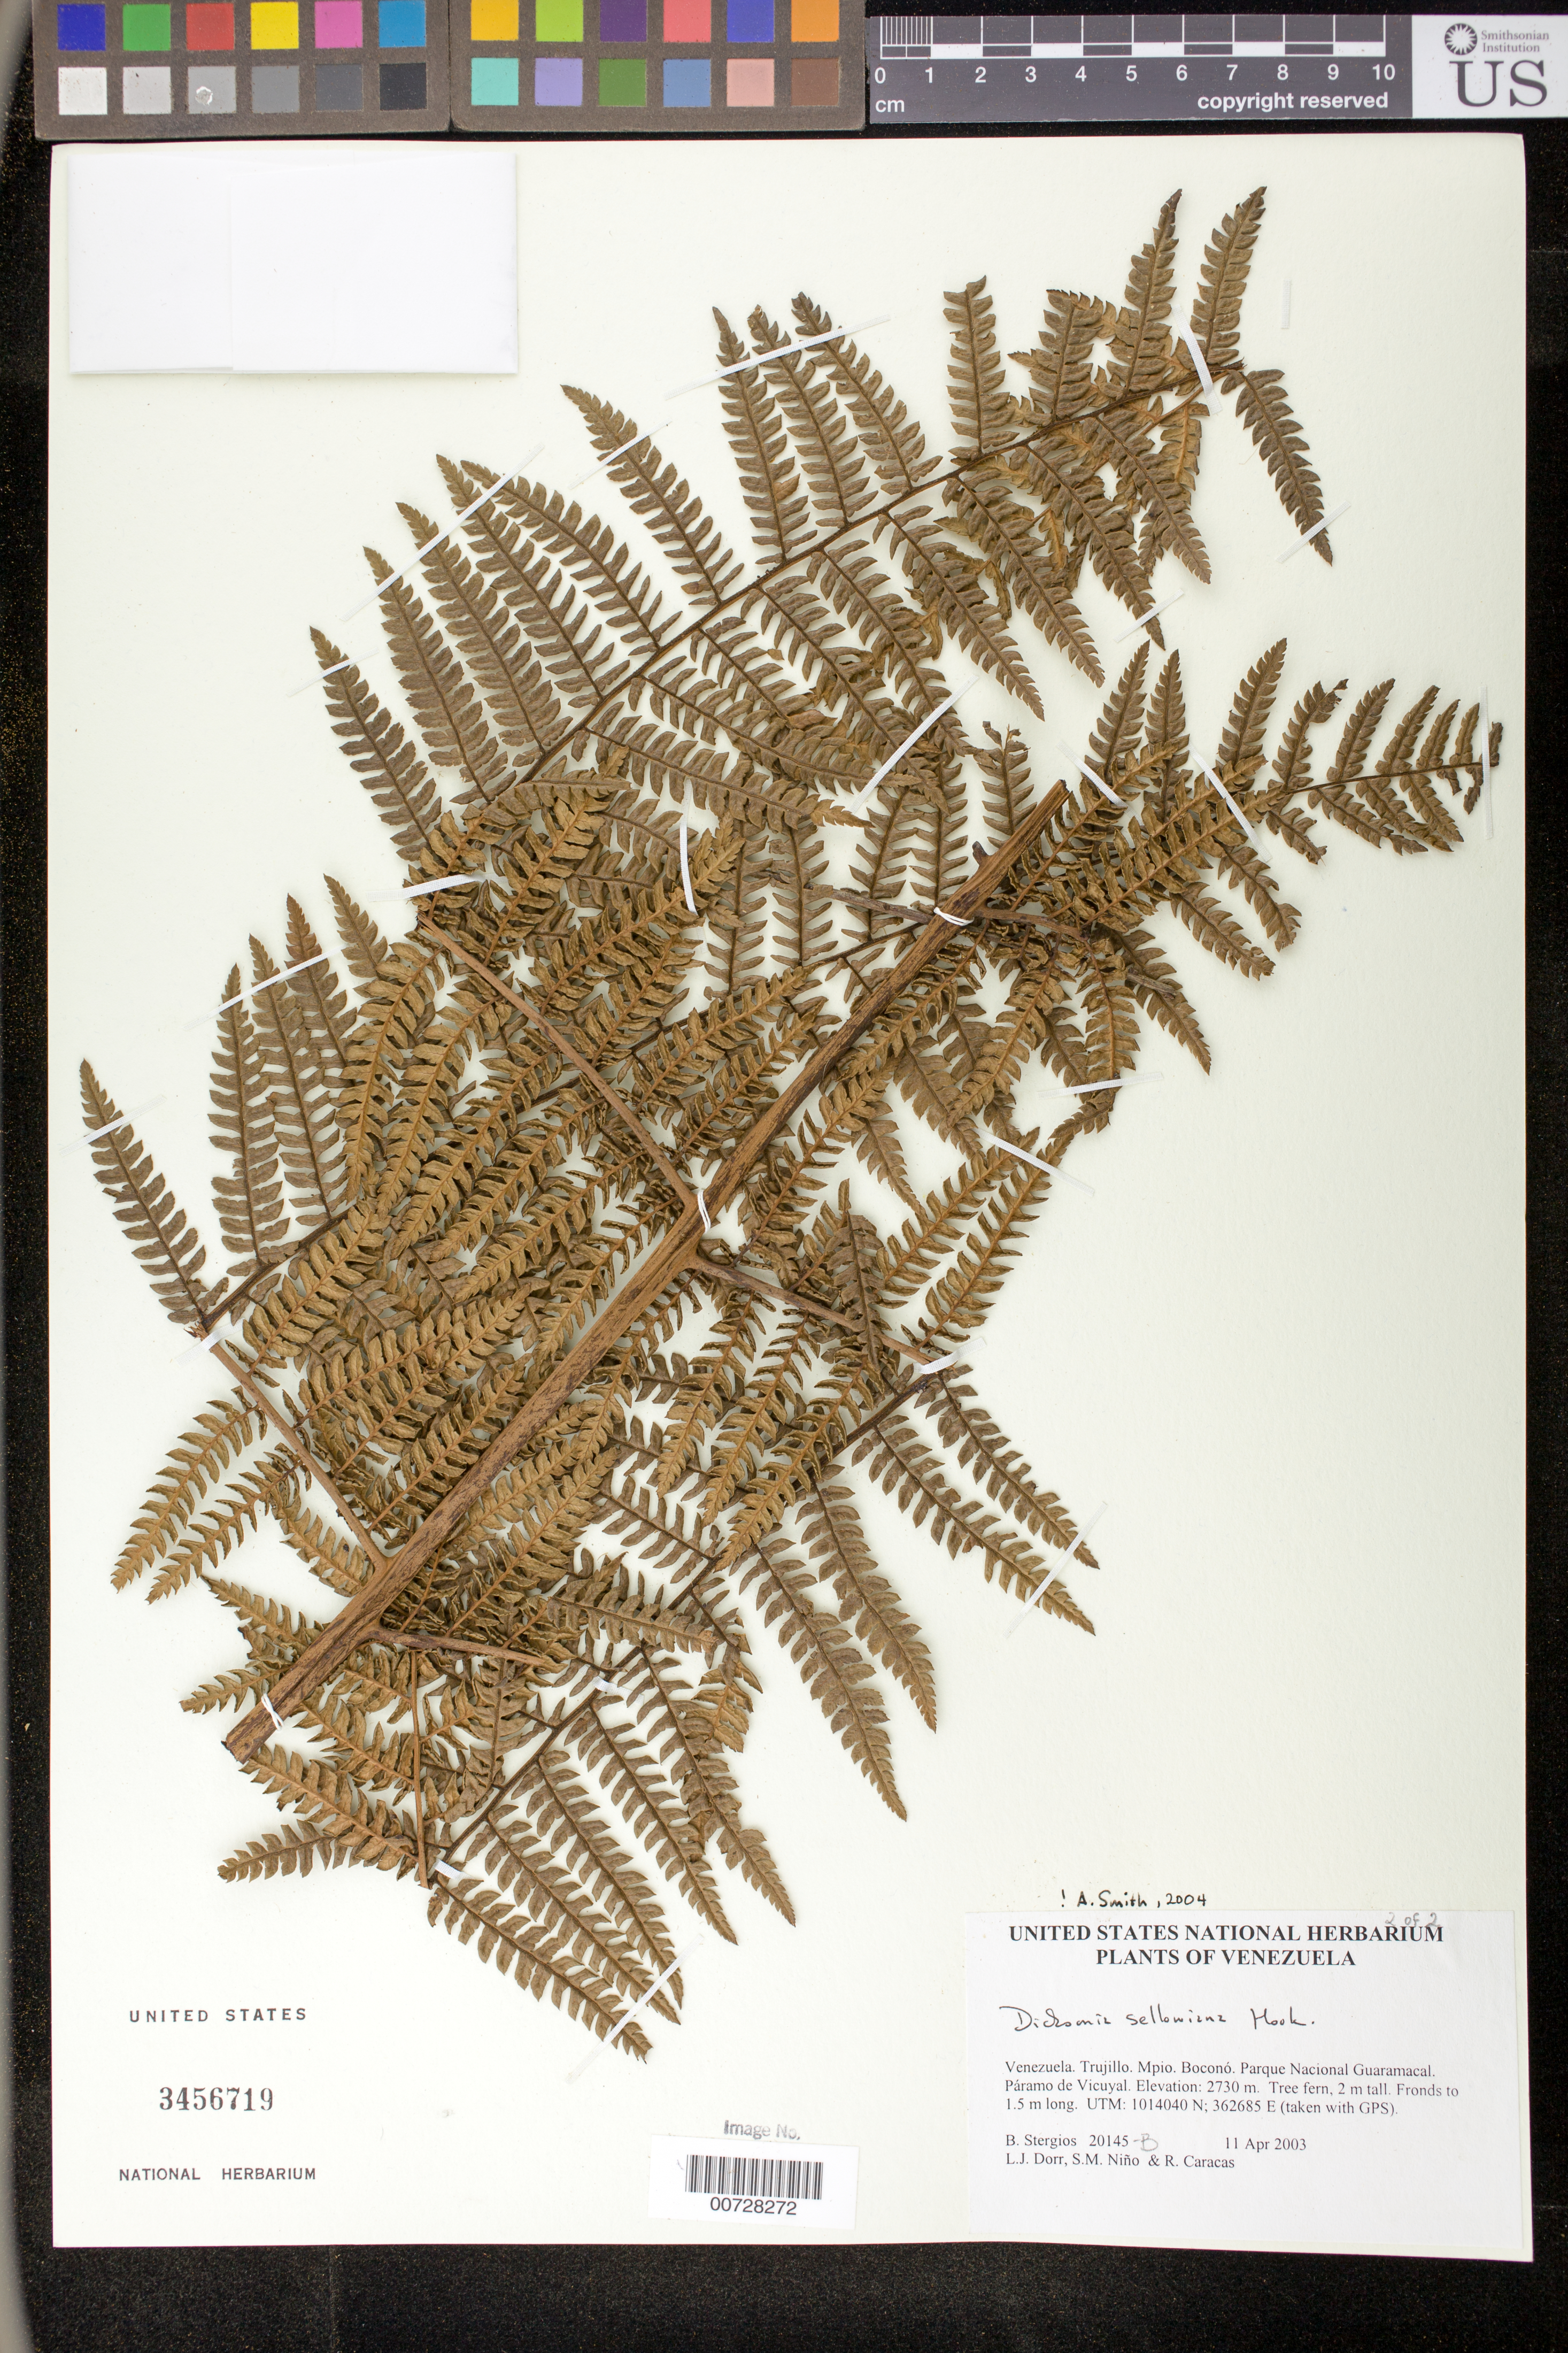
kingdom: Plantae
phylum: Tracheophyta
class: Polypodiopsida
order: Cyatheales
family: Dicksoniaceae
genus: Dicksonia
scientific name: Dicksonia sellowiana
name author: Hook.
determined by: Dorr, L. J., (BOT), Smithsonian Institution - National Museum of Natural History (UNITED STATES)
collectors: B. G. Stergios, L. J. Dorr, S. M. Niño & R. Caracas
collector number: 20145b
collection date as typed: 11 Apr 2003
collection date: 2003-04-11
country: Venezuela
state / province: Trujillo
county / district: Boconó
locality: Parque Nacional Guaramacal. Páramo de Vicuyal.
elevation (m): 2730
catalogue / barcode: US 3456719